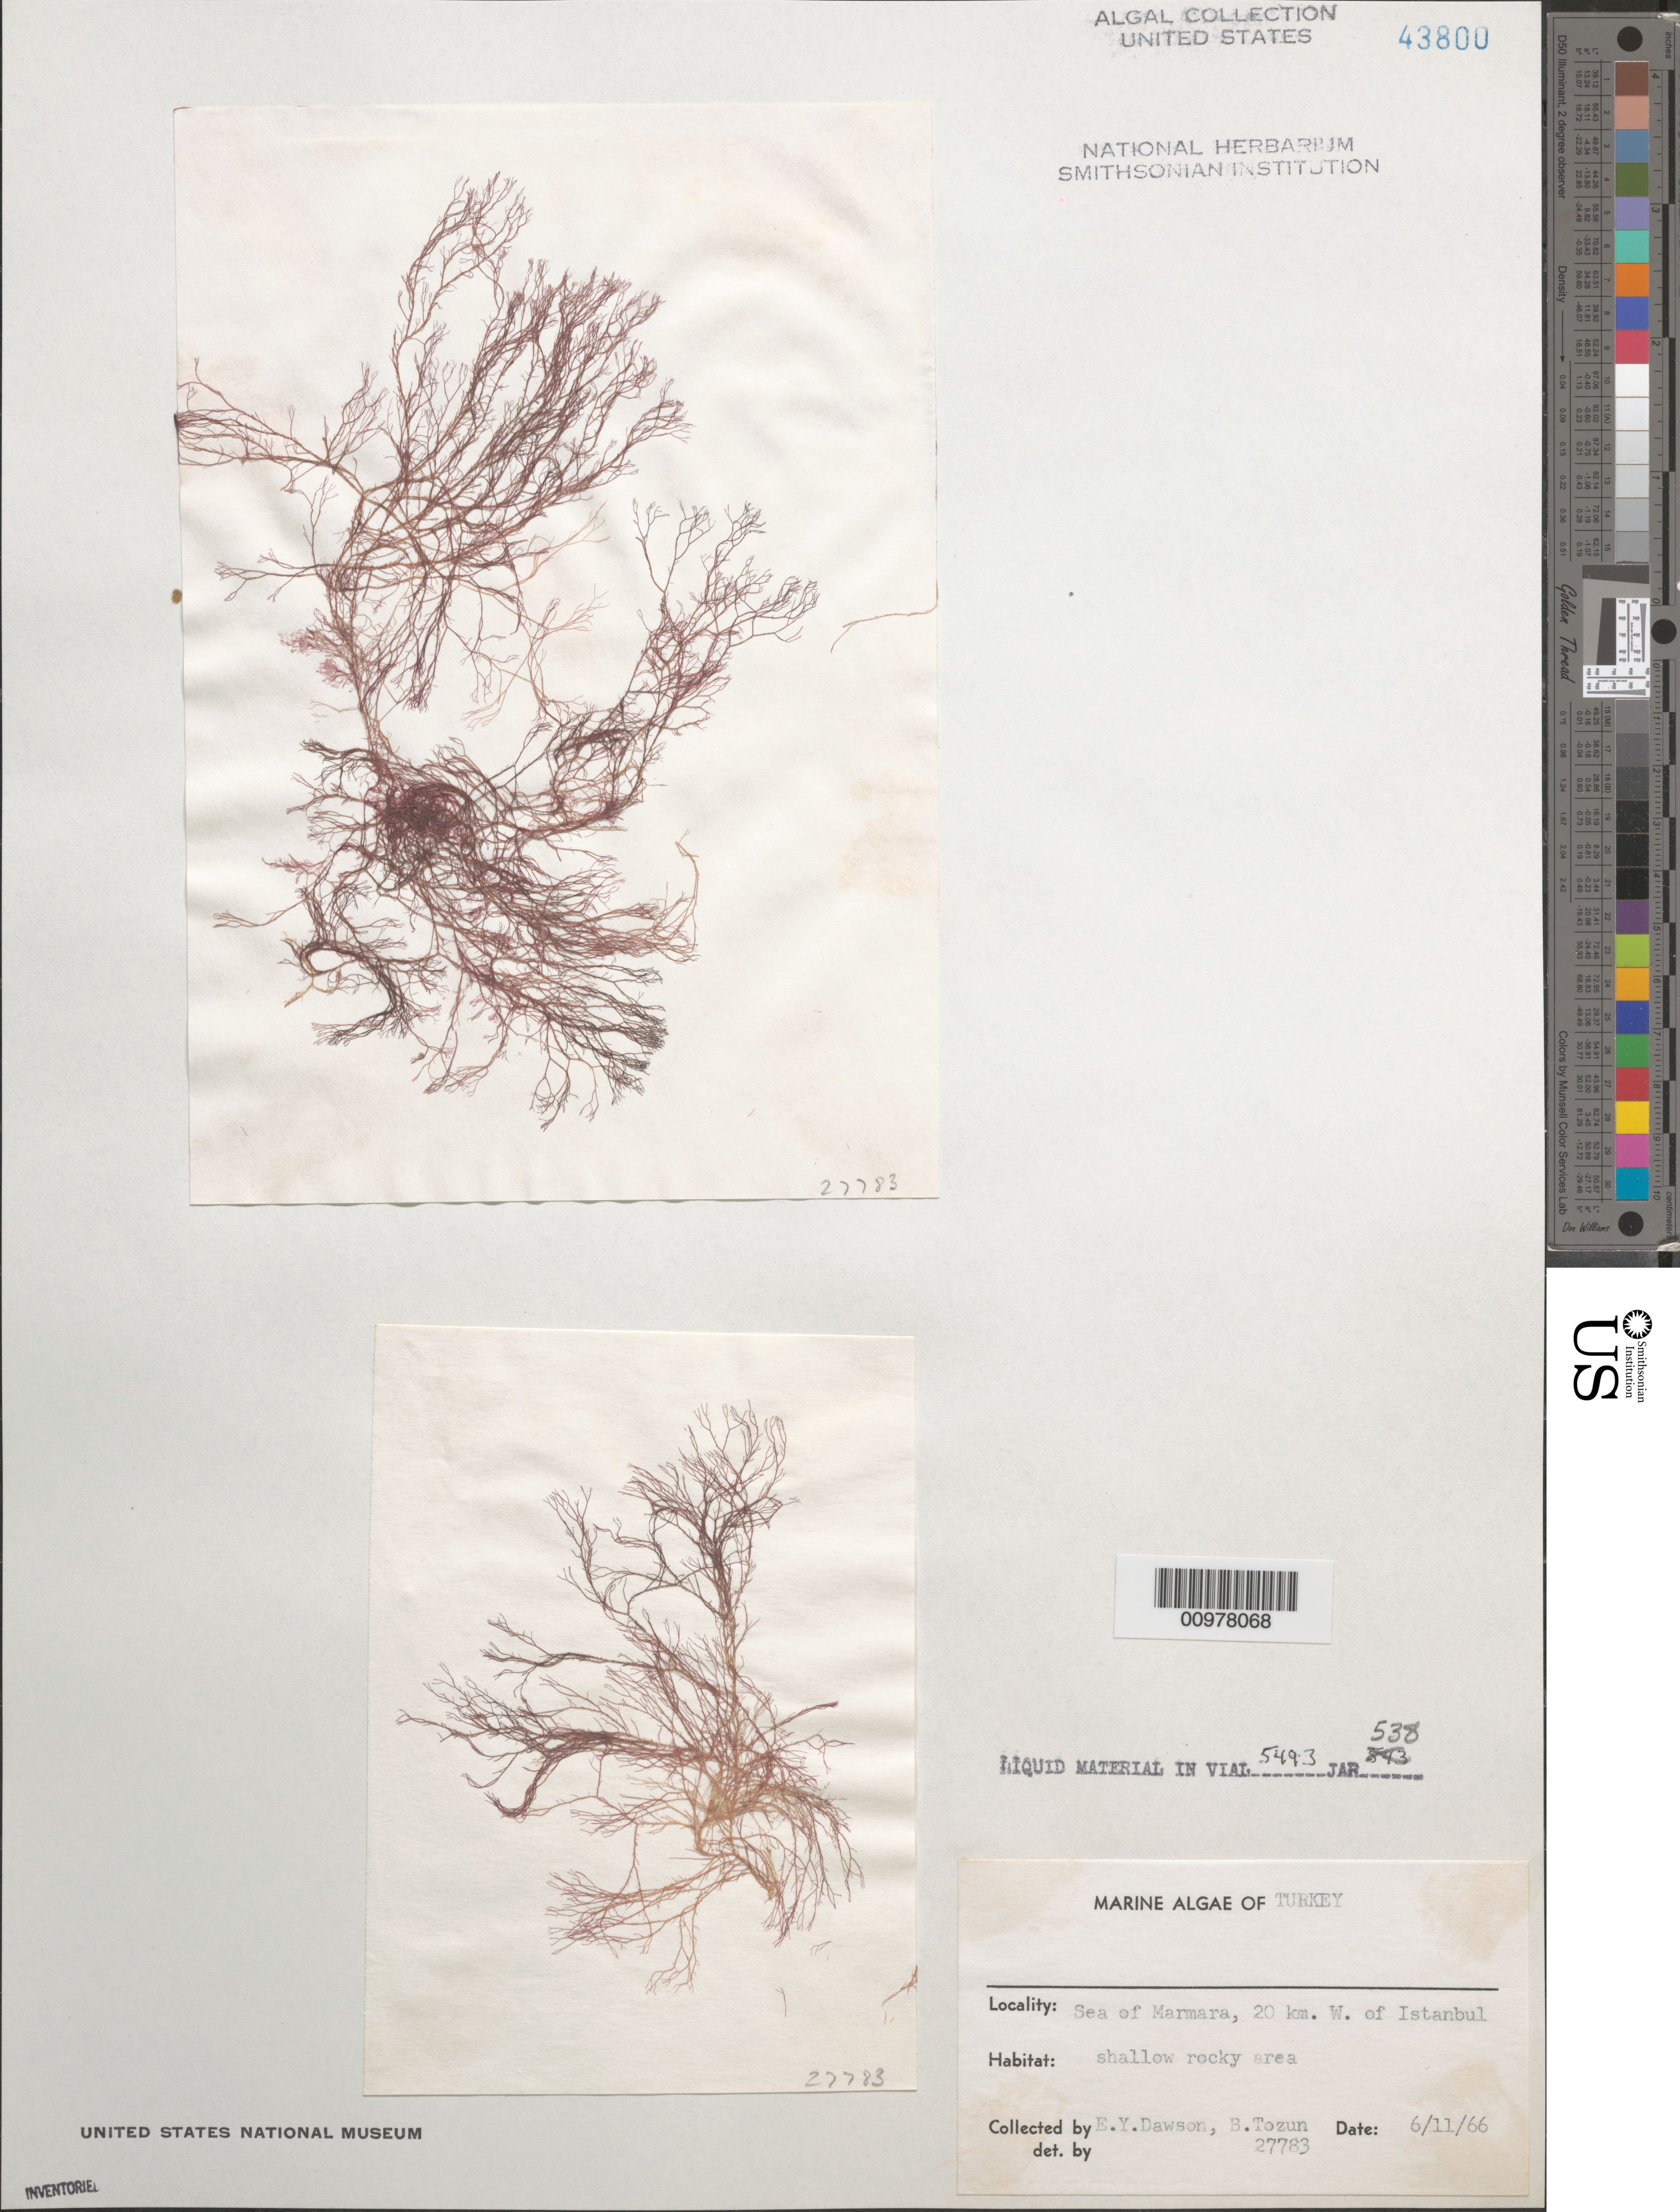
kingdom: Plantae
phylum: Rhodophyta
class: Florideophyceae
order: Gigartinales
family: Cystocloniaceae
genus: Hypnea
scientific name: Hypnea sp.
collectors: E. Y. Dawson & B. Tozun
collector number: EYD 27783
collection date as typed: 11 Jun 1966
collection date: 1966-06-11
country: Turkey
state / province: Istanbul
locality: Sea of Marmara, 20 km west of Istanbul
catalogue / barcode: US 43800